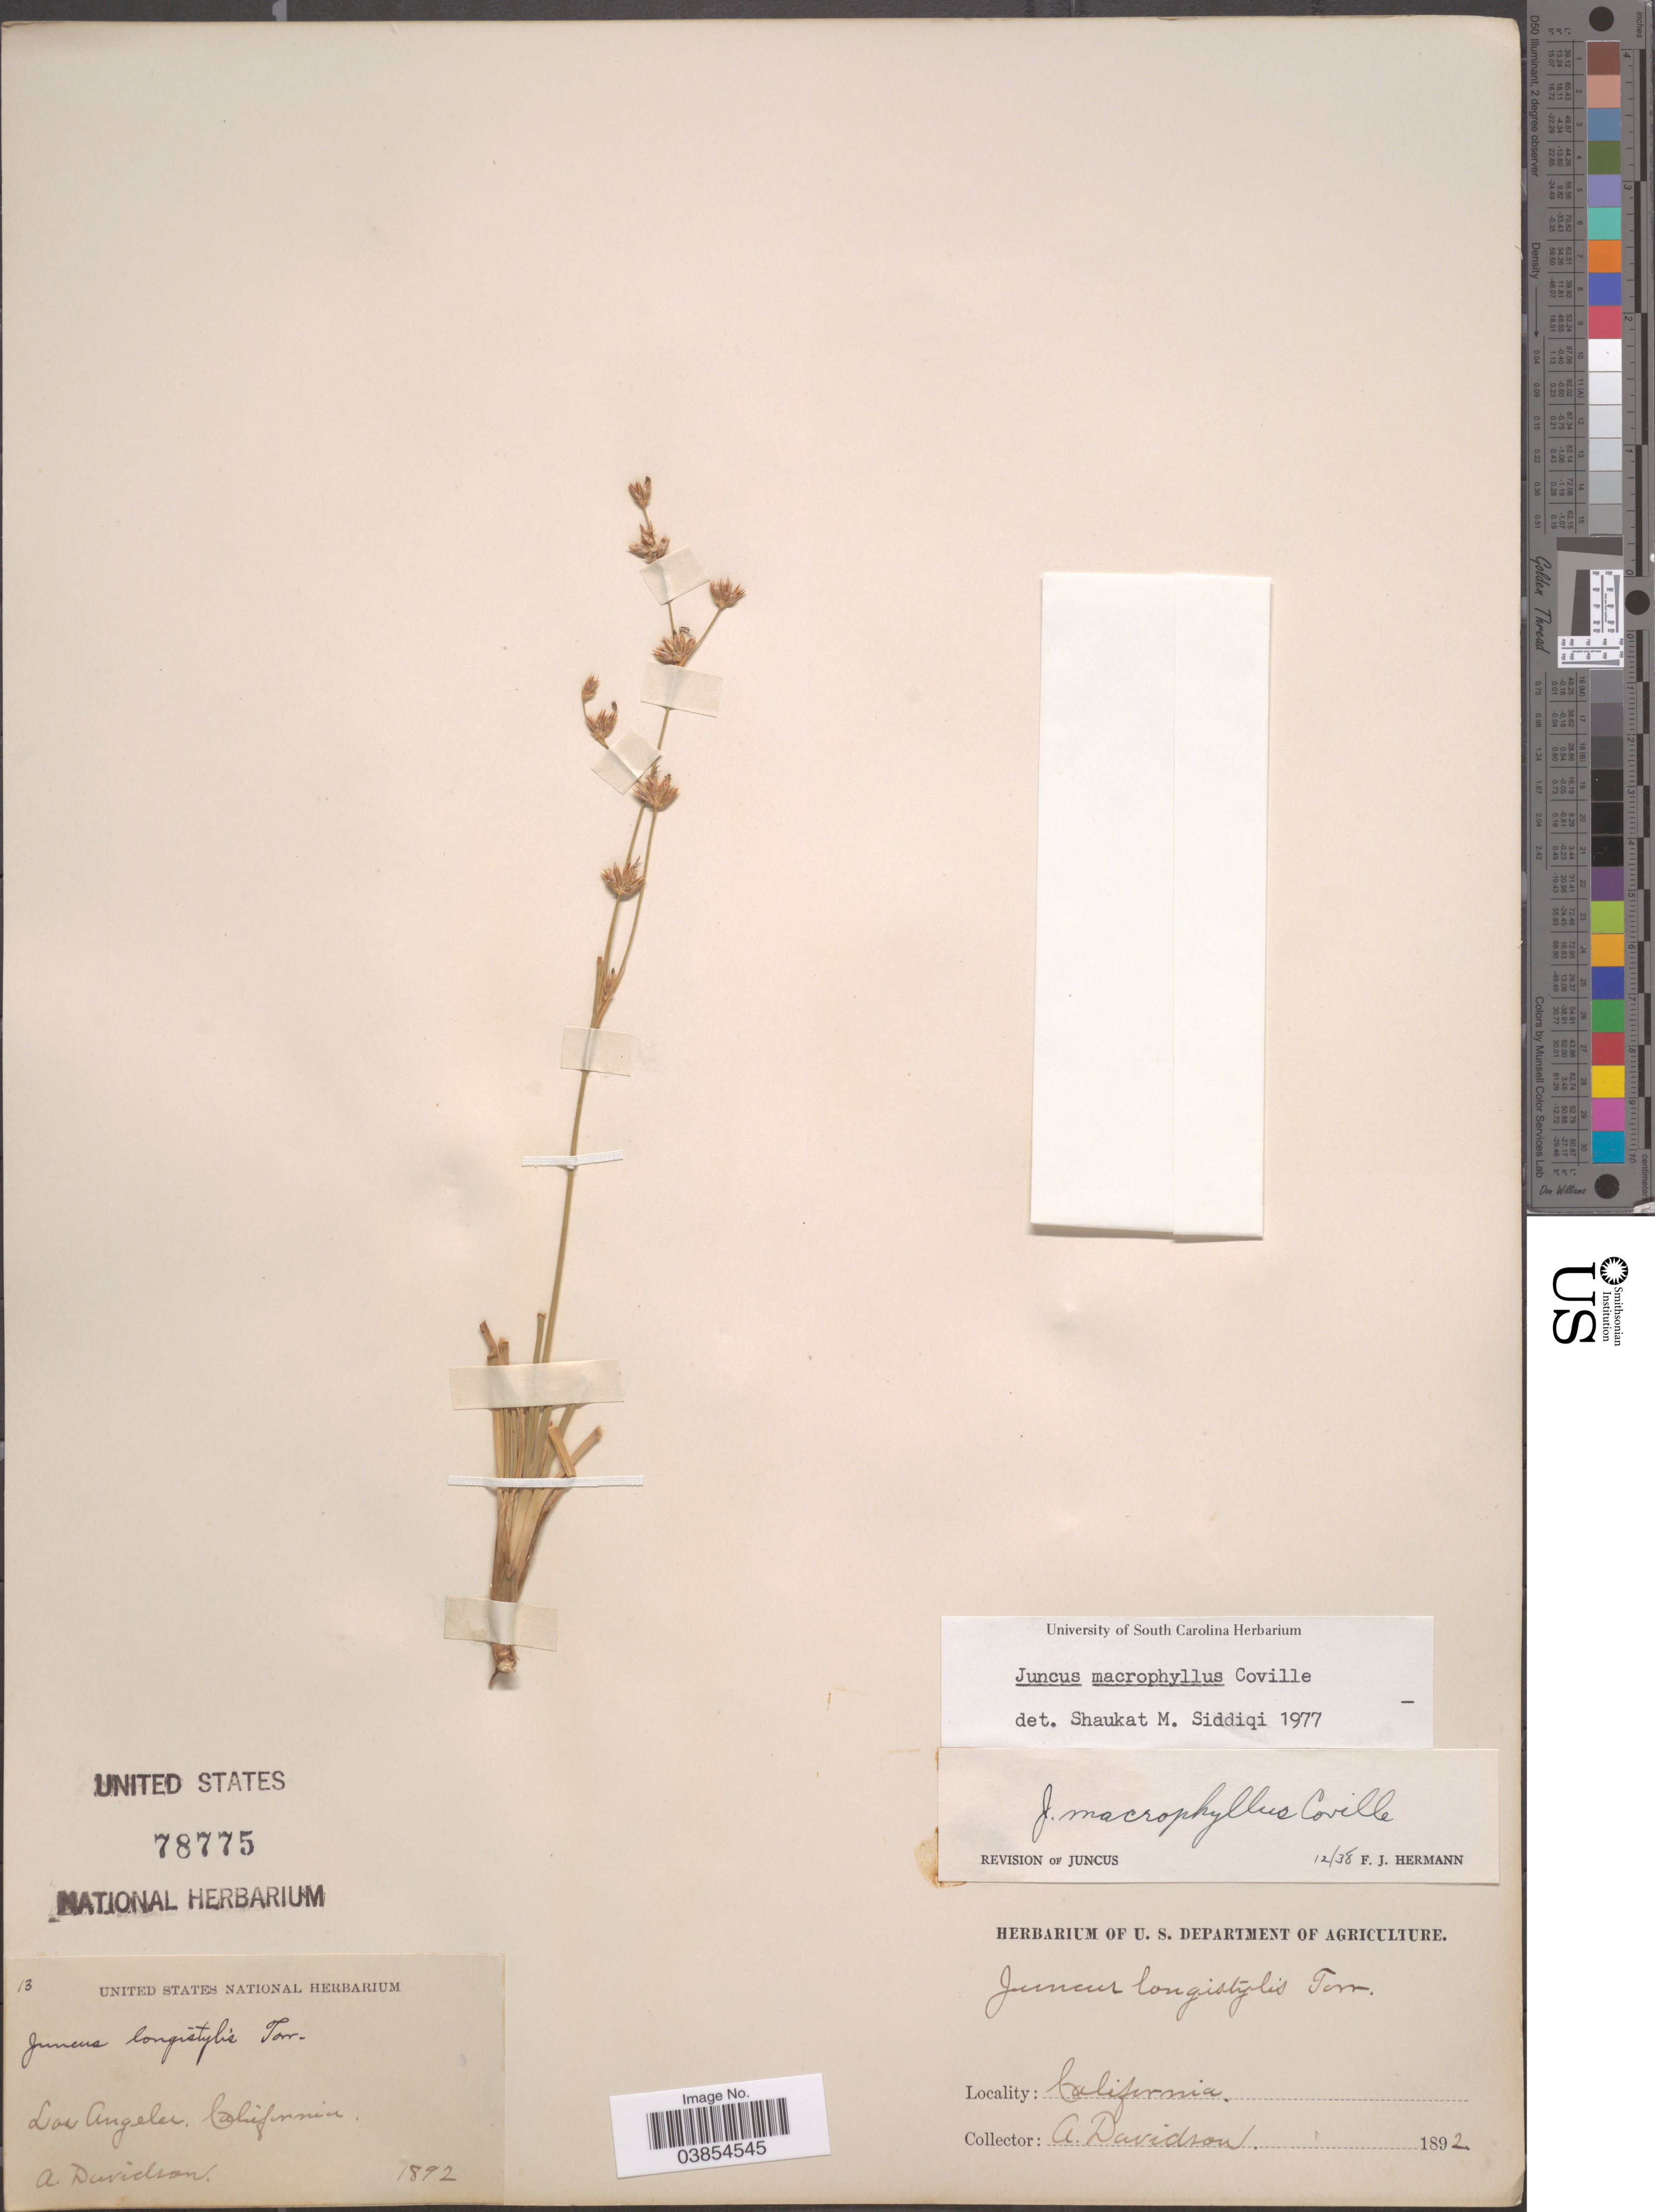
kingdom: Plantae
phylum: Tracheophyta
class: Liliopsida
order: Poales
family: Juncaceae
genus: Juncus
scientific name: Juncus macrophyllus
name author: Coville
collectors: A. Davidson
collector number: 13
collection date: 1892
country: United States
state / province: California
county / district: Los Angeles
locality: Los Angeles.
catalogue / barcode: US 78775